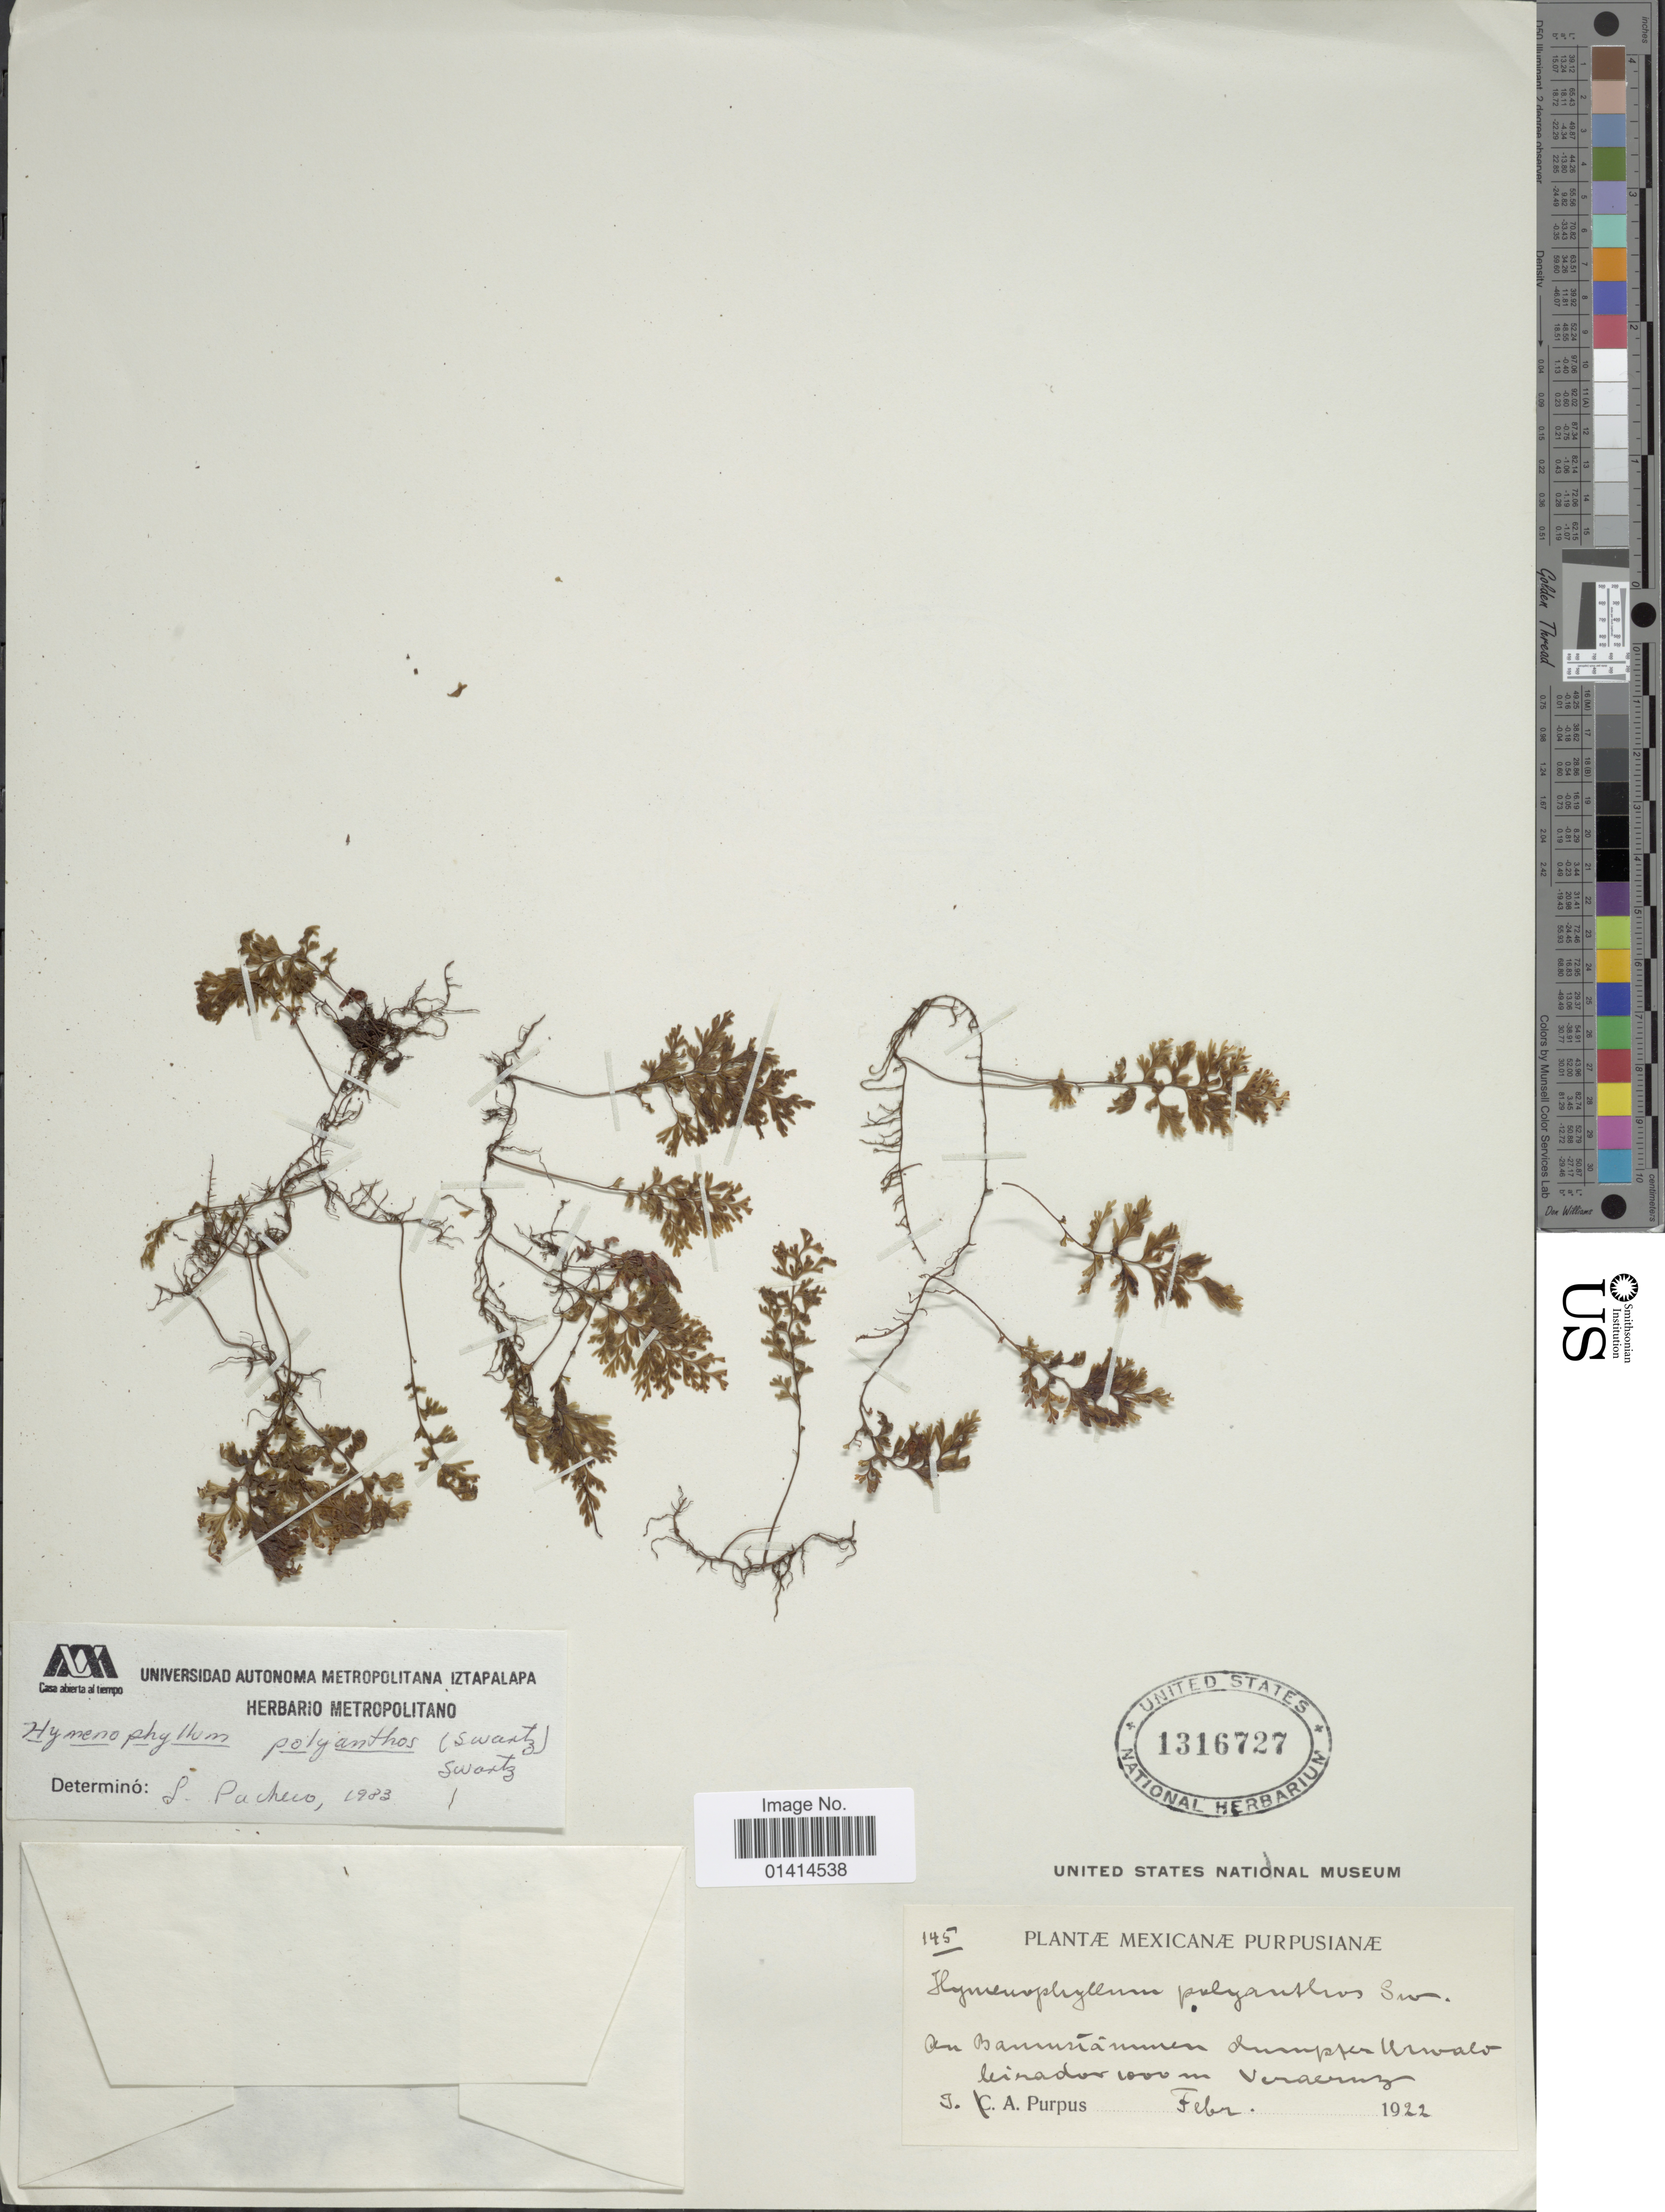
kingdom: Plantae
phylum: Tracheophyta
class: Polypodiopsida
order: Hymenophyllales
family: Hymenophyllaceae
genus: Hymenophyllum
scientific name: Hymenophyllum polyanthos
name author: (Sw.) Sw.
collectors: J. A. Purpus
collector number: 145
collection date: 1922-02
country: Mexico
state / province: Veracruz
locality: An Baumstammen dumpfer Urwald Mirador, Veracruz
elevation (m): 1000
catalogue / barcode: US 1316727